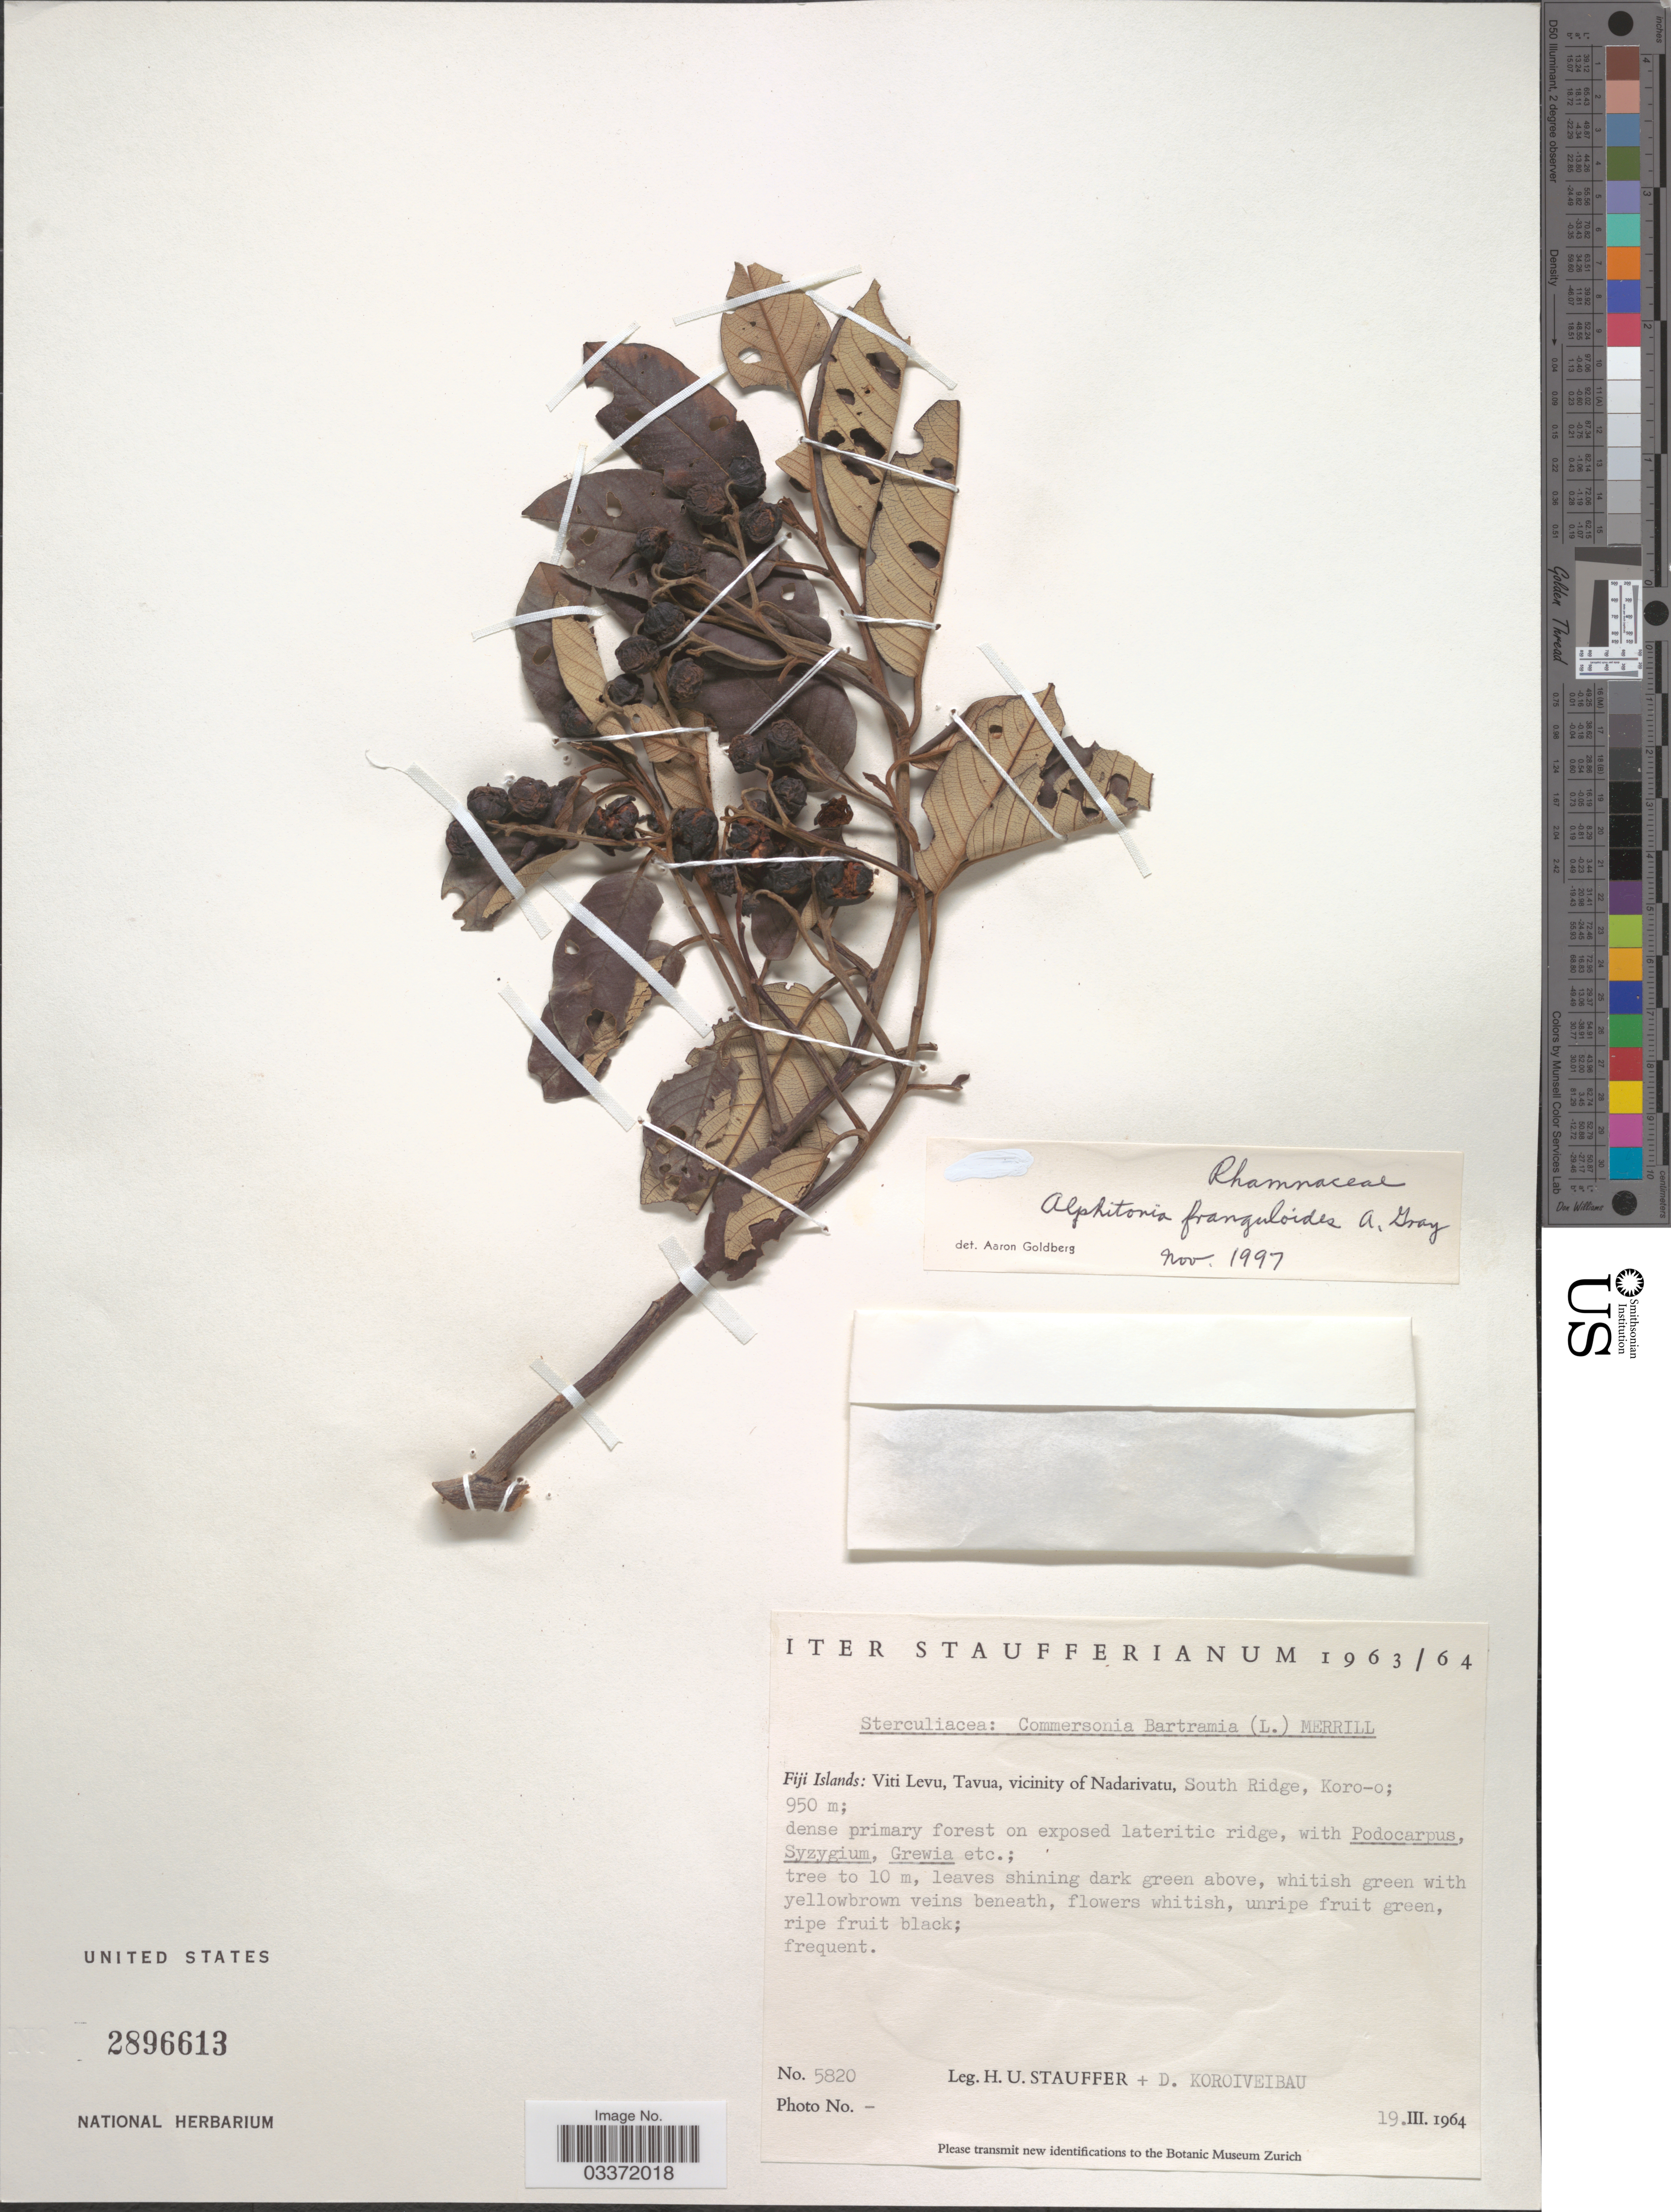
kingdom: Plantae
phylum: Tracheophyta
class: Magnoliopsida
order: Rosales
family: Rhamnaceae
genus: Alphitonia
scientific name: Alphitonia franguloides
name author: A. Gray in Wilkes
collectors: H. U. Stauffer & D. Koroiveibau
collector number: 5820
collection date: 1964-03-19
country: Fiji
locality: Fiji Islands: Viti Levu, Tavua, vicinity of Nadarivatu, South Ridge, Koro-o.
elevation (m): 950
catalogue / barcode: US 2896613